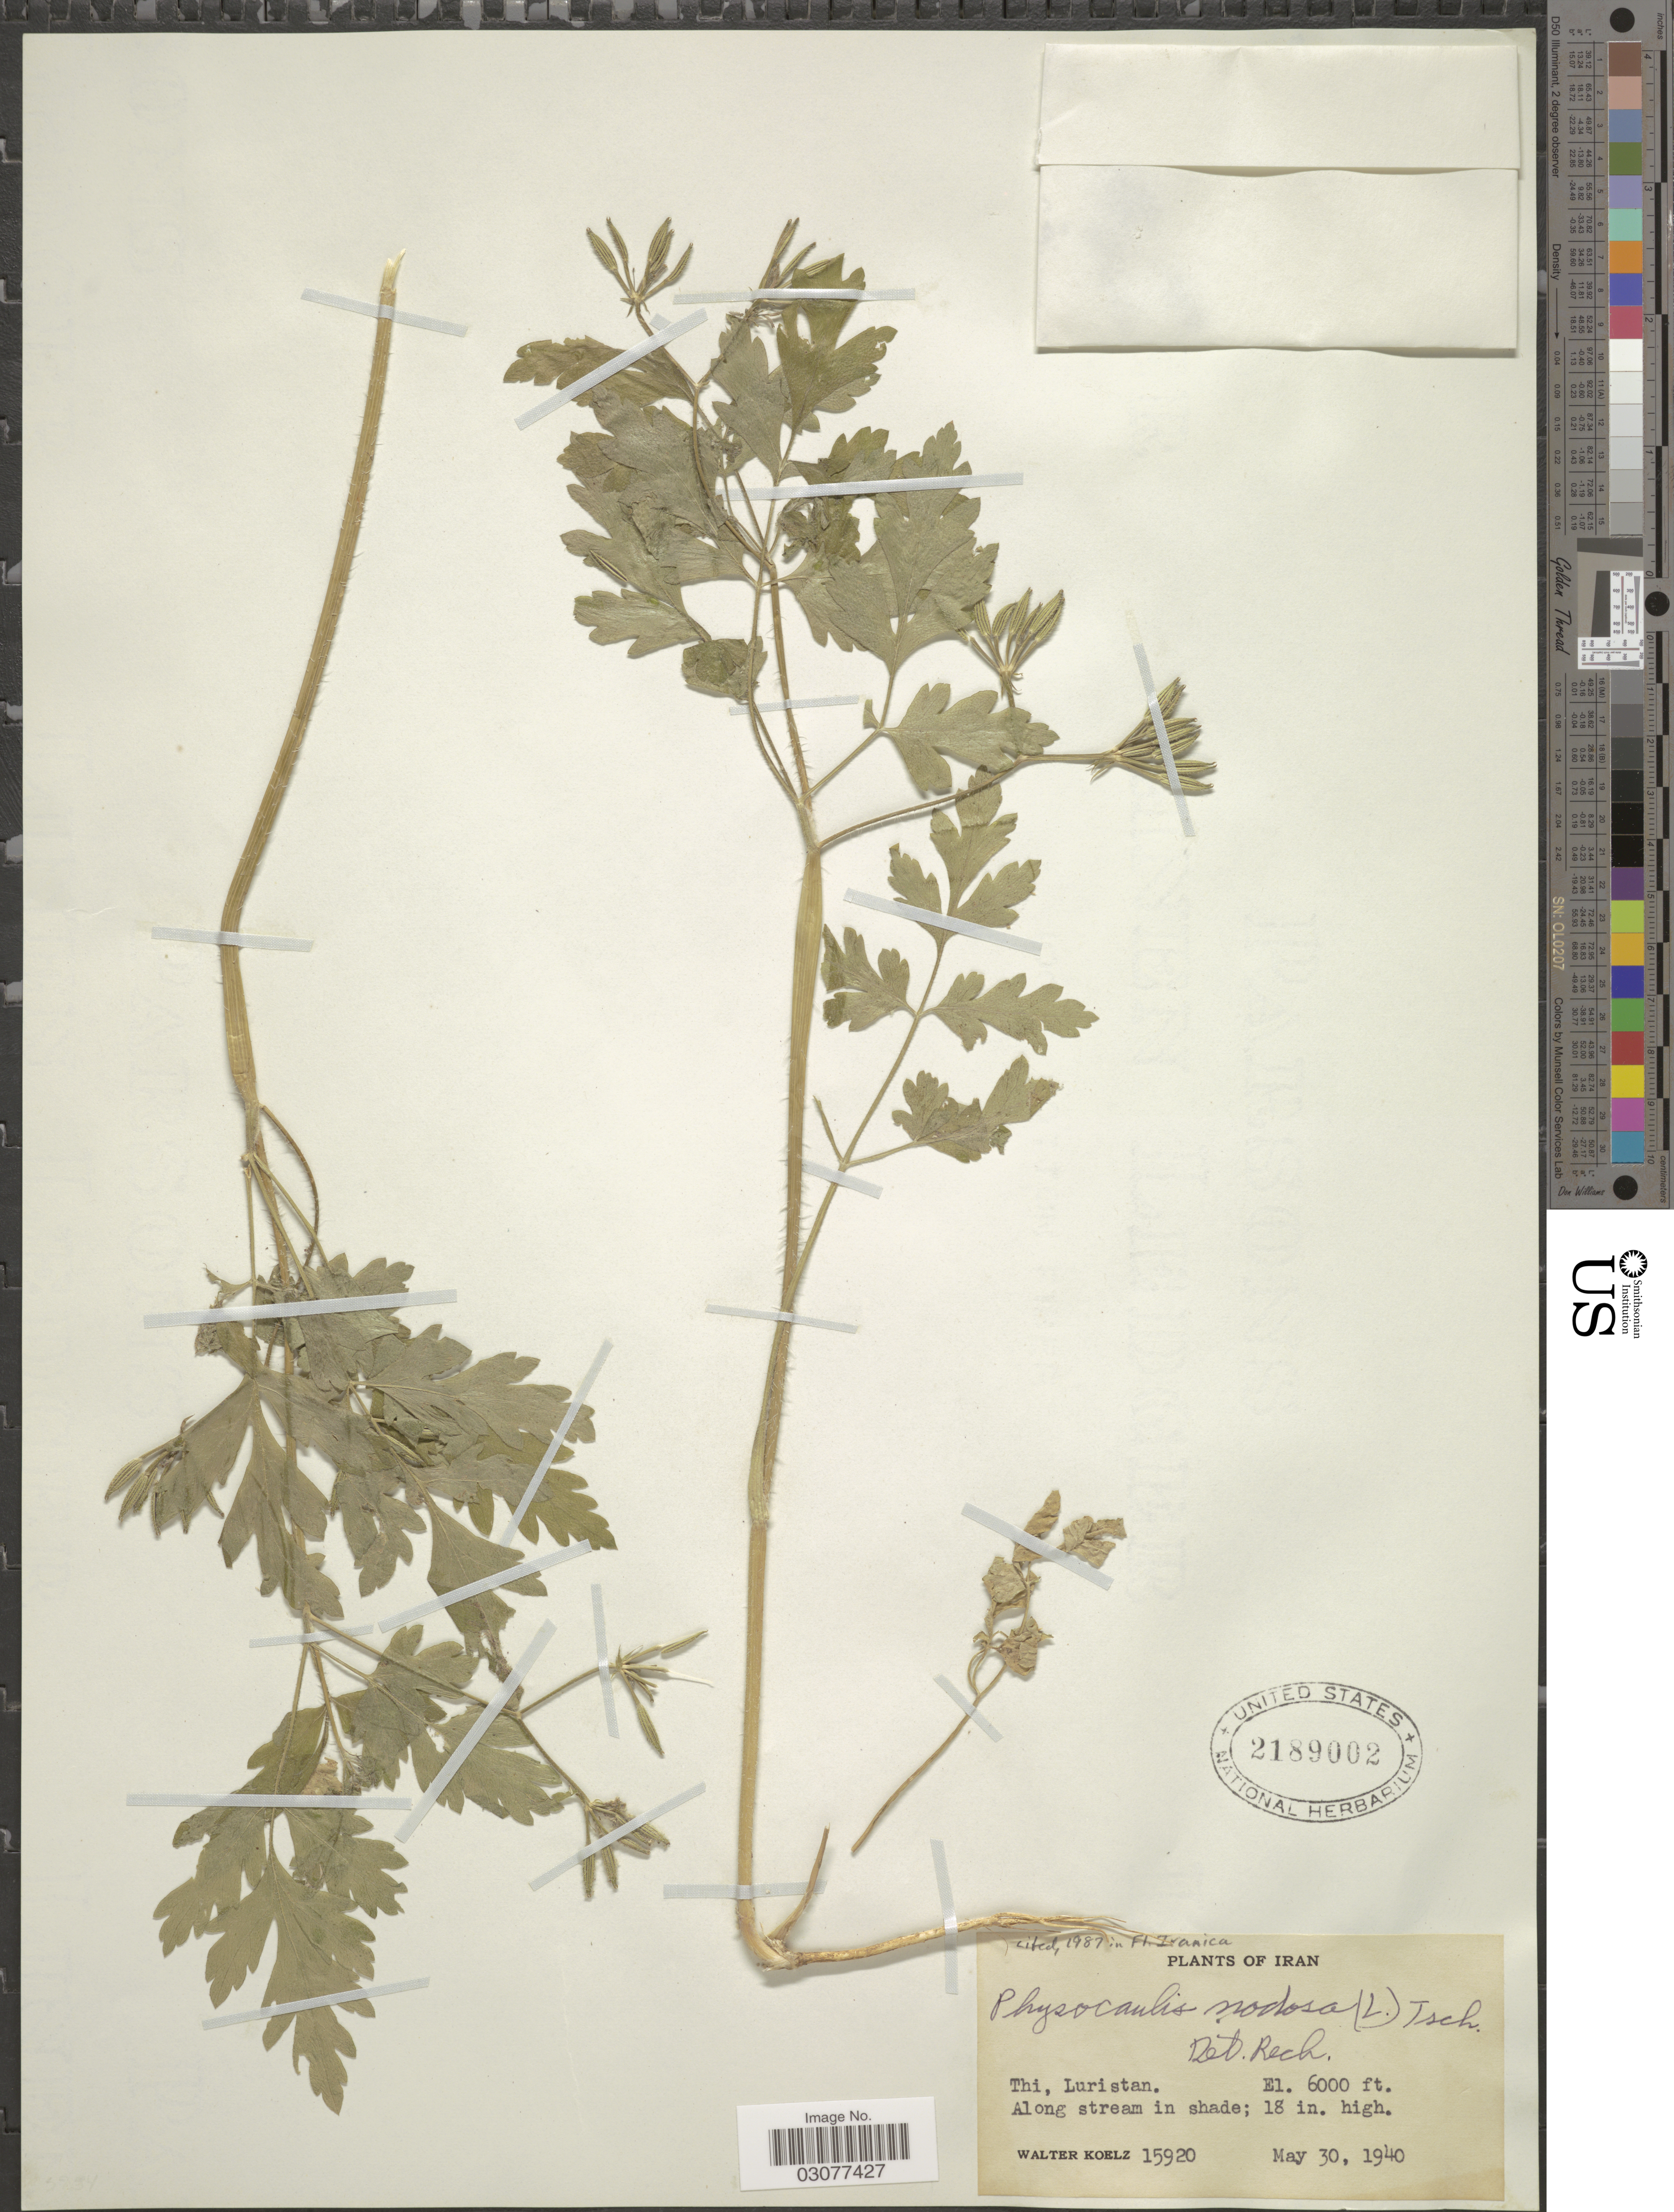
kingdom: Plantae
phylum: Tracheophyta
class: Magnoliopsida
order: Apiales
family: Apiaceae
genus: Physocaulis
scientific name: Physocaulis nodosus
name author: Koch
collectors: W. N. Koelz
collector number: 15920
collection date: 1940-05-30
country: Iran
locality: Thi, Luristan.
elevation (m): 1829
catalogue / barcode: US 2189002